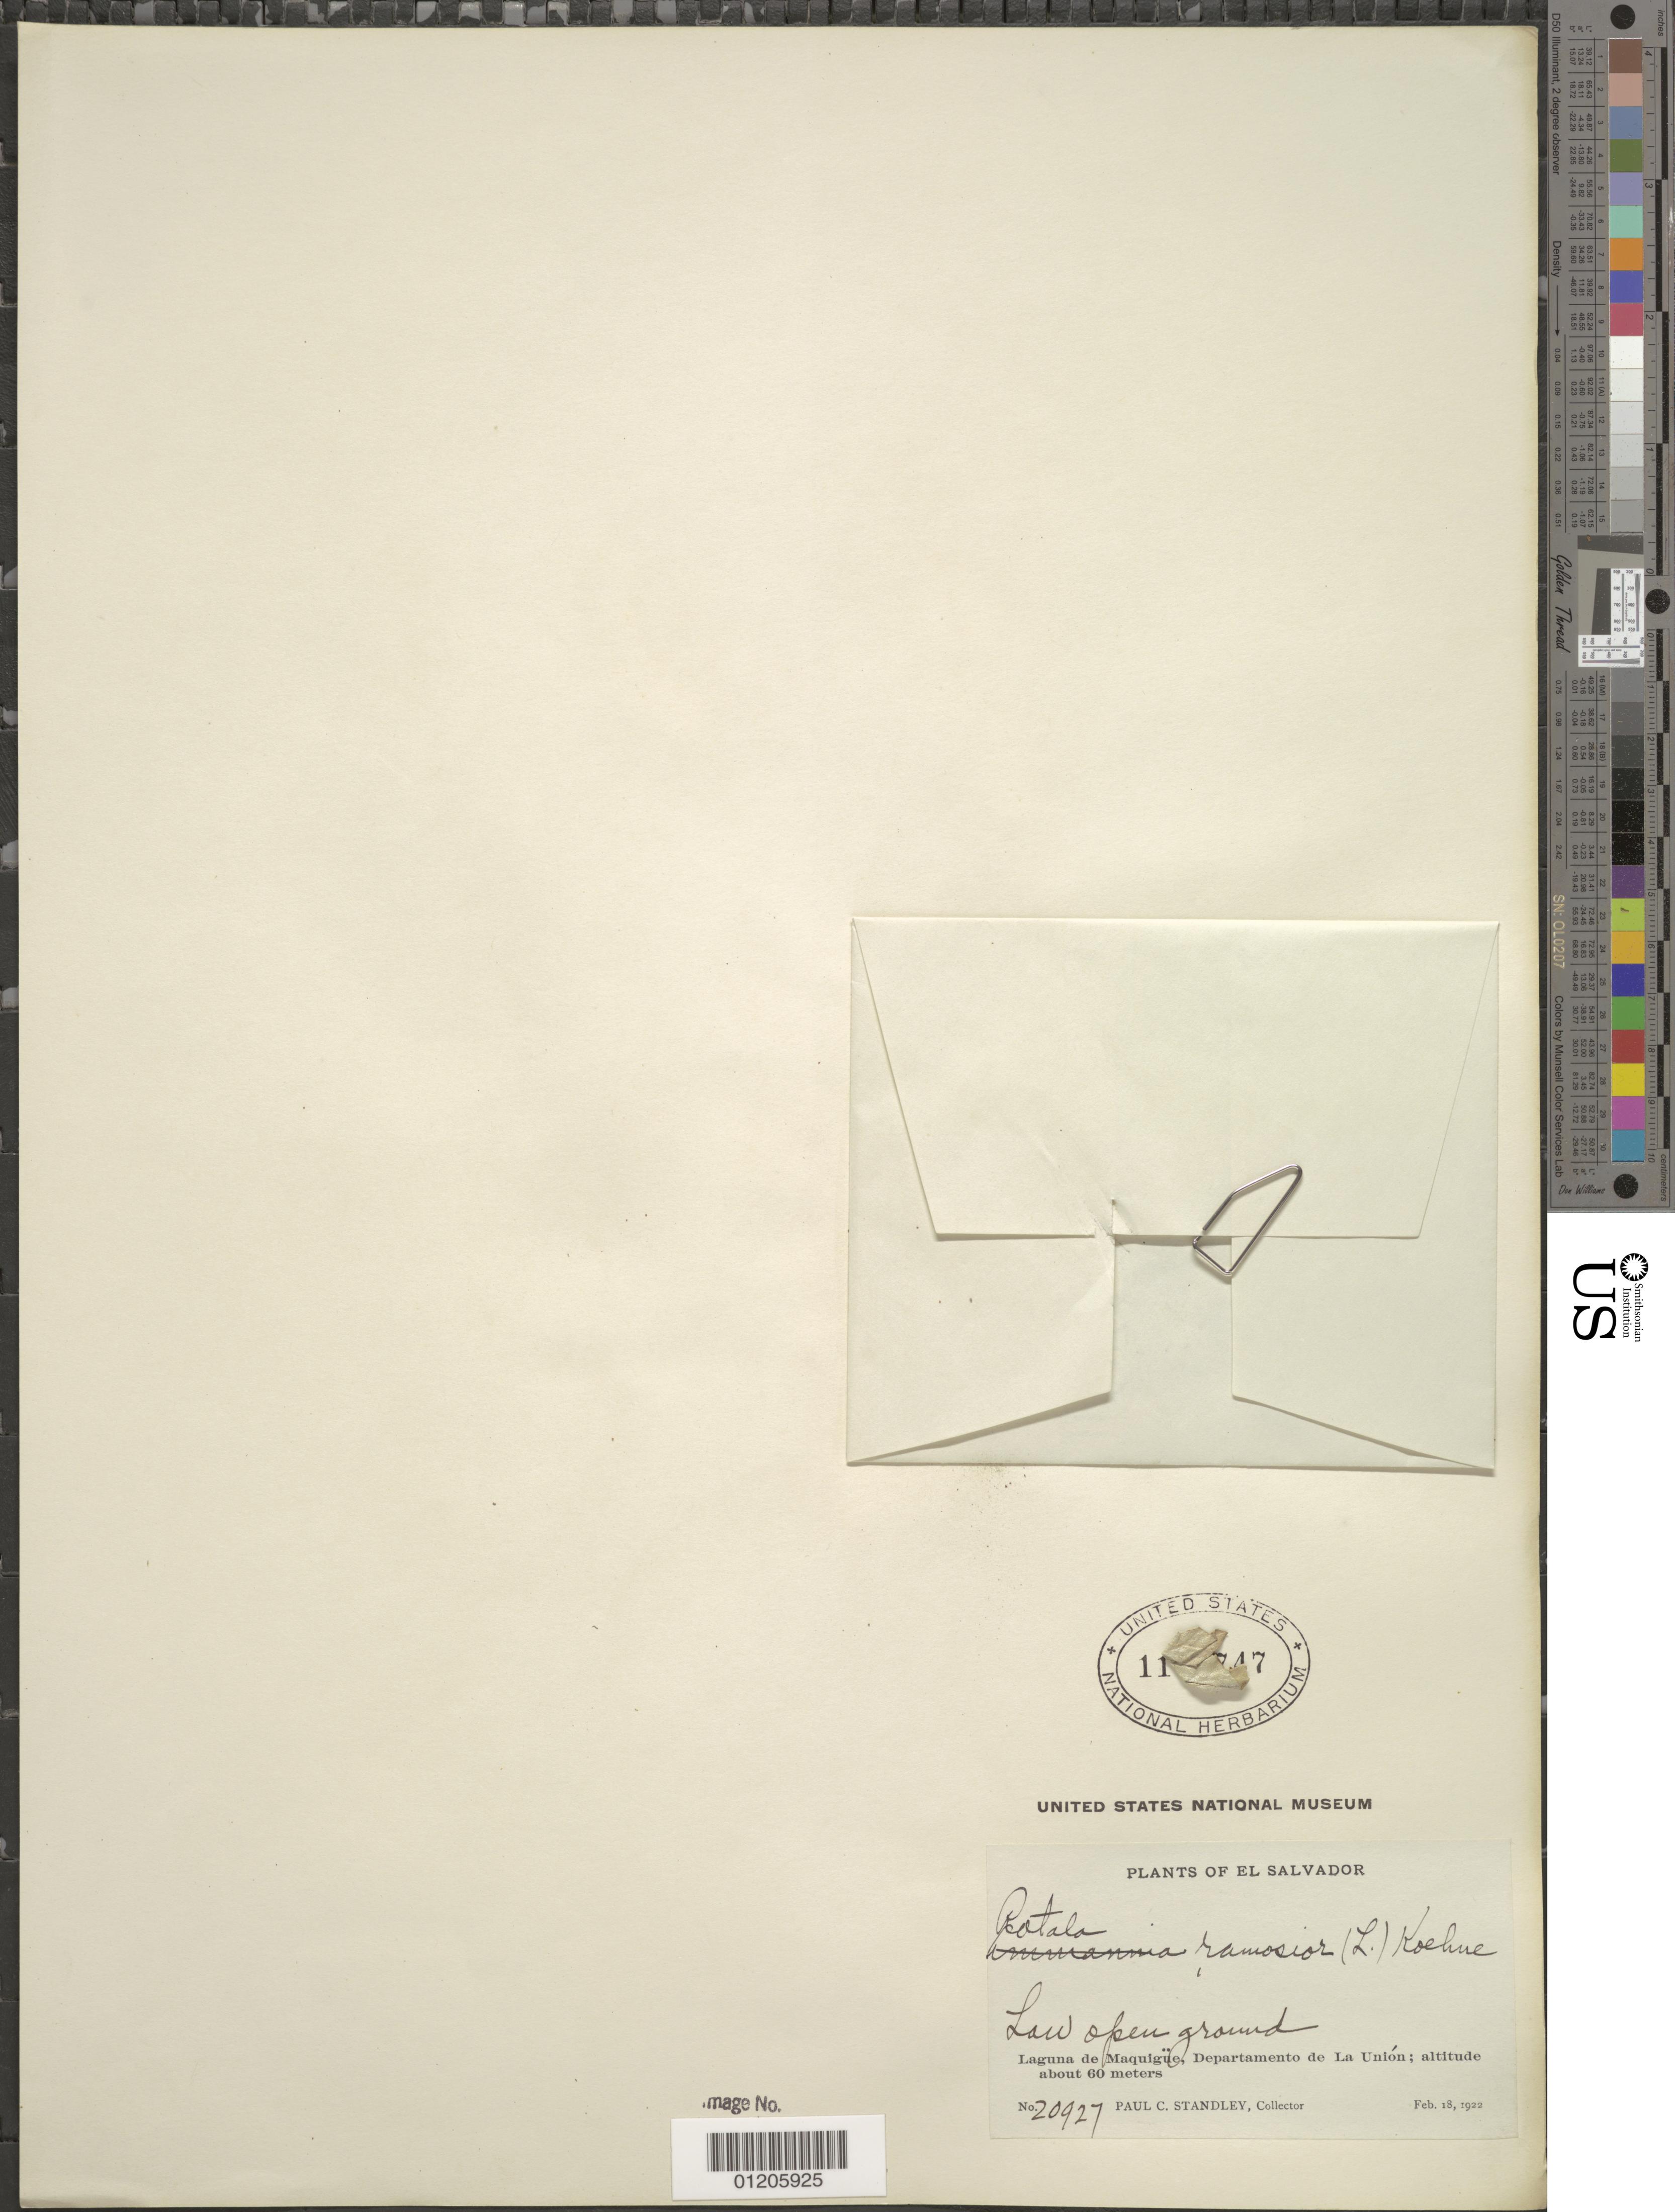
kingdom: Plantae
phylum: Tracheophyta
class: Magnoliopsida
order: Myrtales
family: Lythraceae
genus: Rotala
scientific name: Rotala ramosior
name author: (L.) Koehne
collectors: P. C. Standley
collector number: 20927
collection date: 1922-02-18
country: El Salvador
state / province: La Unión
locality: Laguna de Maquigüe.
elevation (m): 60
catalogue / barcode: US 1136747